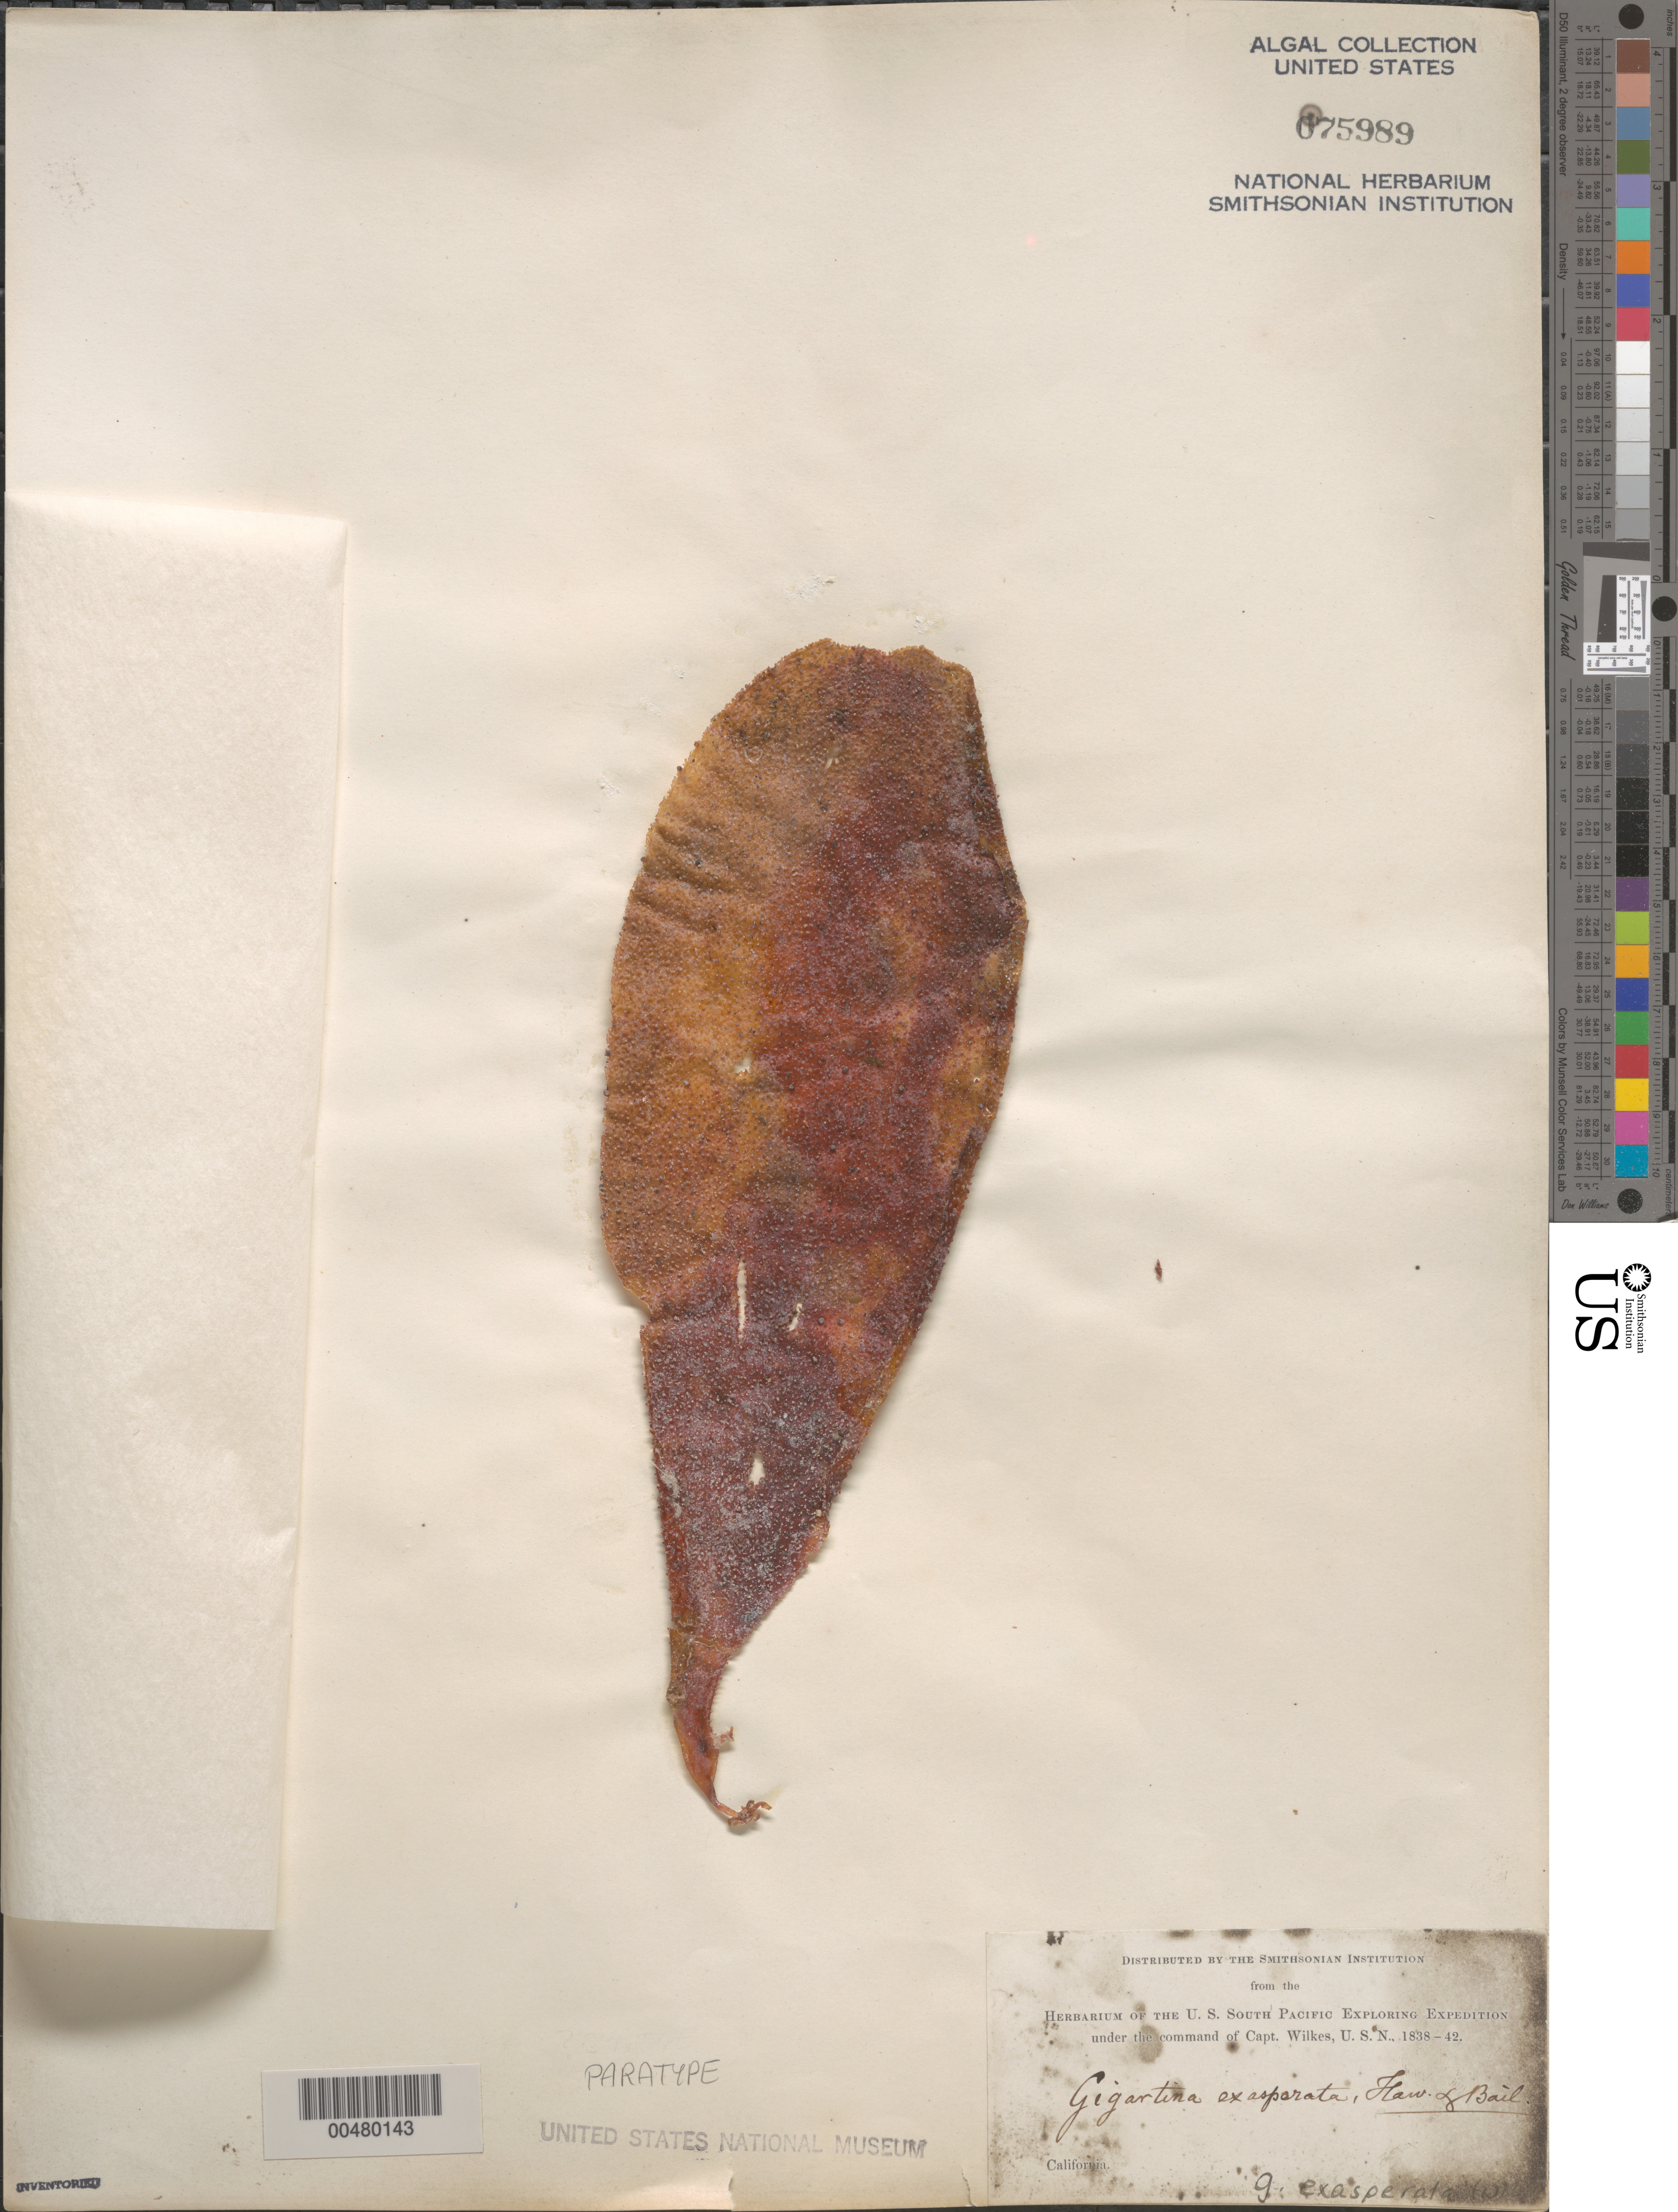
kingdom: Plantae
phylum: Rhodophyta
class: Florideophyceae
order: Gigartinales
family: Gigartinaceae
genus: Chondracanthus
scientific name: Chondracanthus exasperatus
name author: (Harv. & J. Bailey) J.R. Hughey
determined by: Algae name updating Project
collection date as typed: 1841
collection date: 1841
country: United States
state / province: California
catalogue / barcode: US 75989